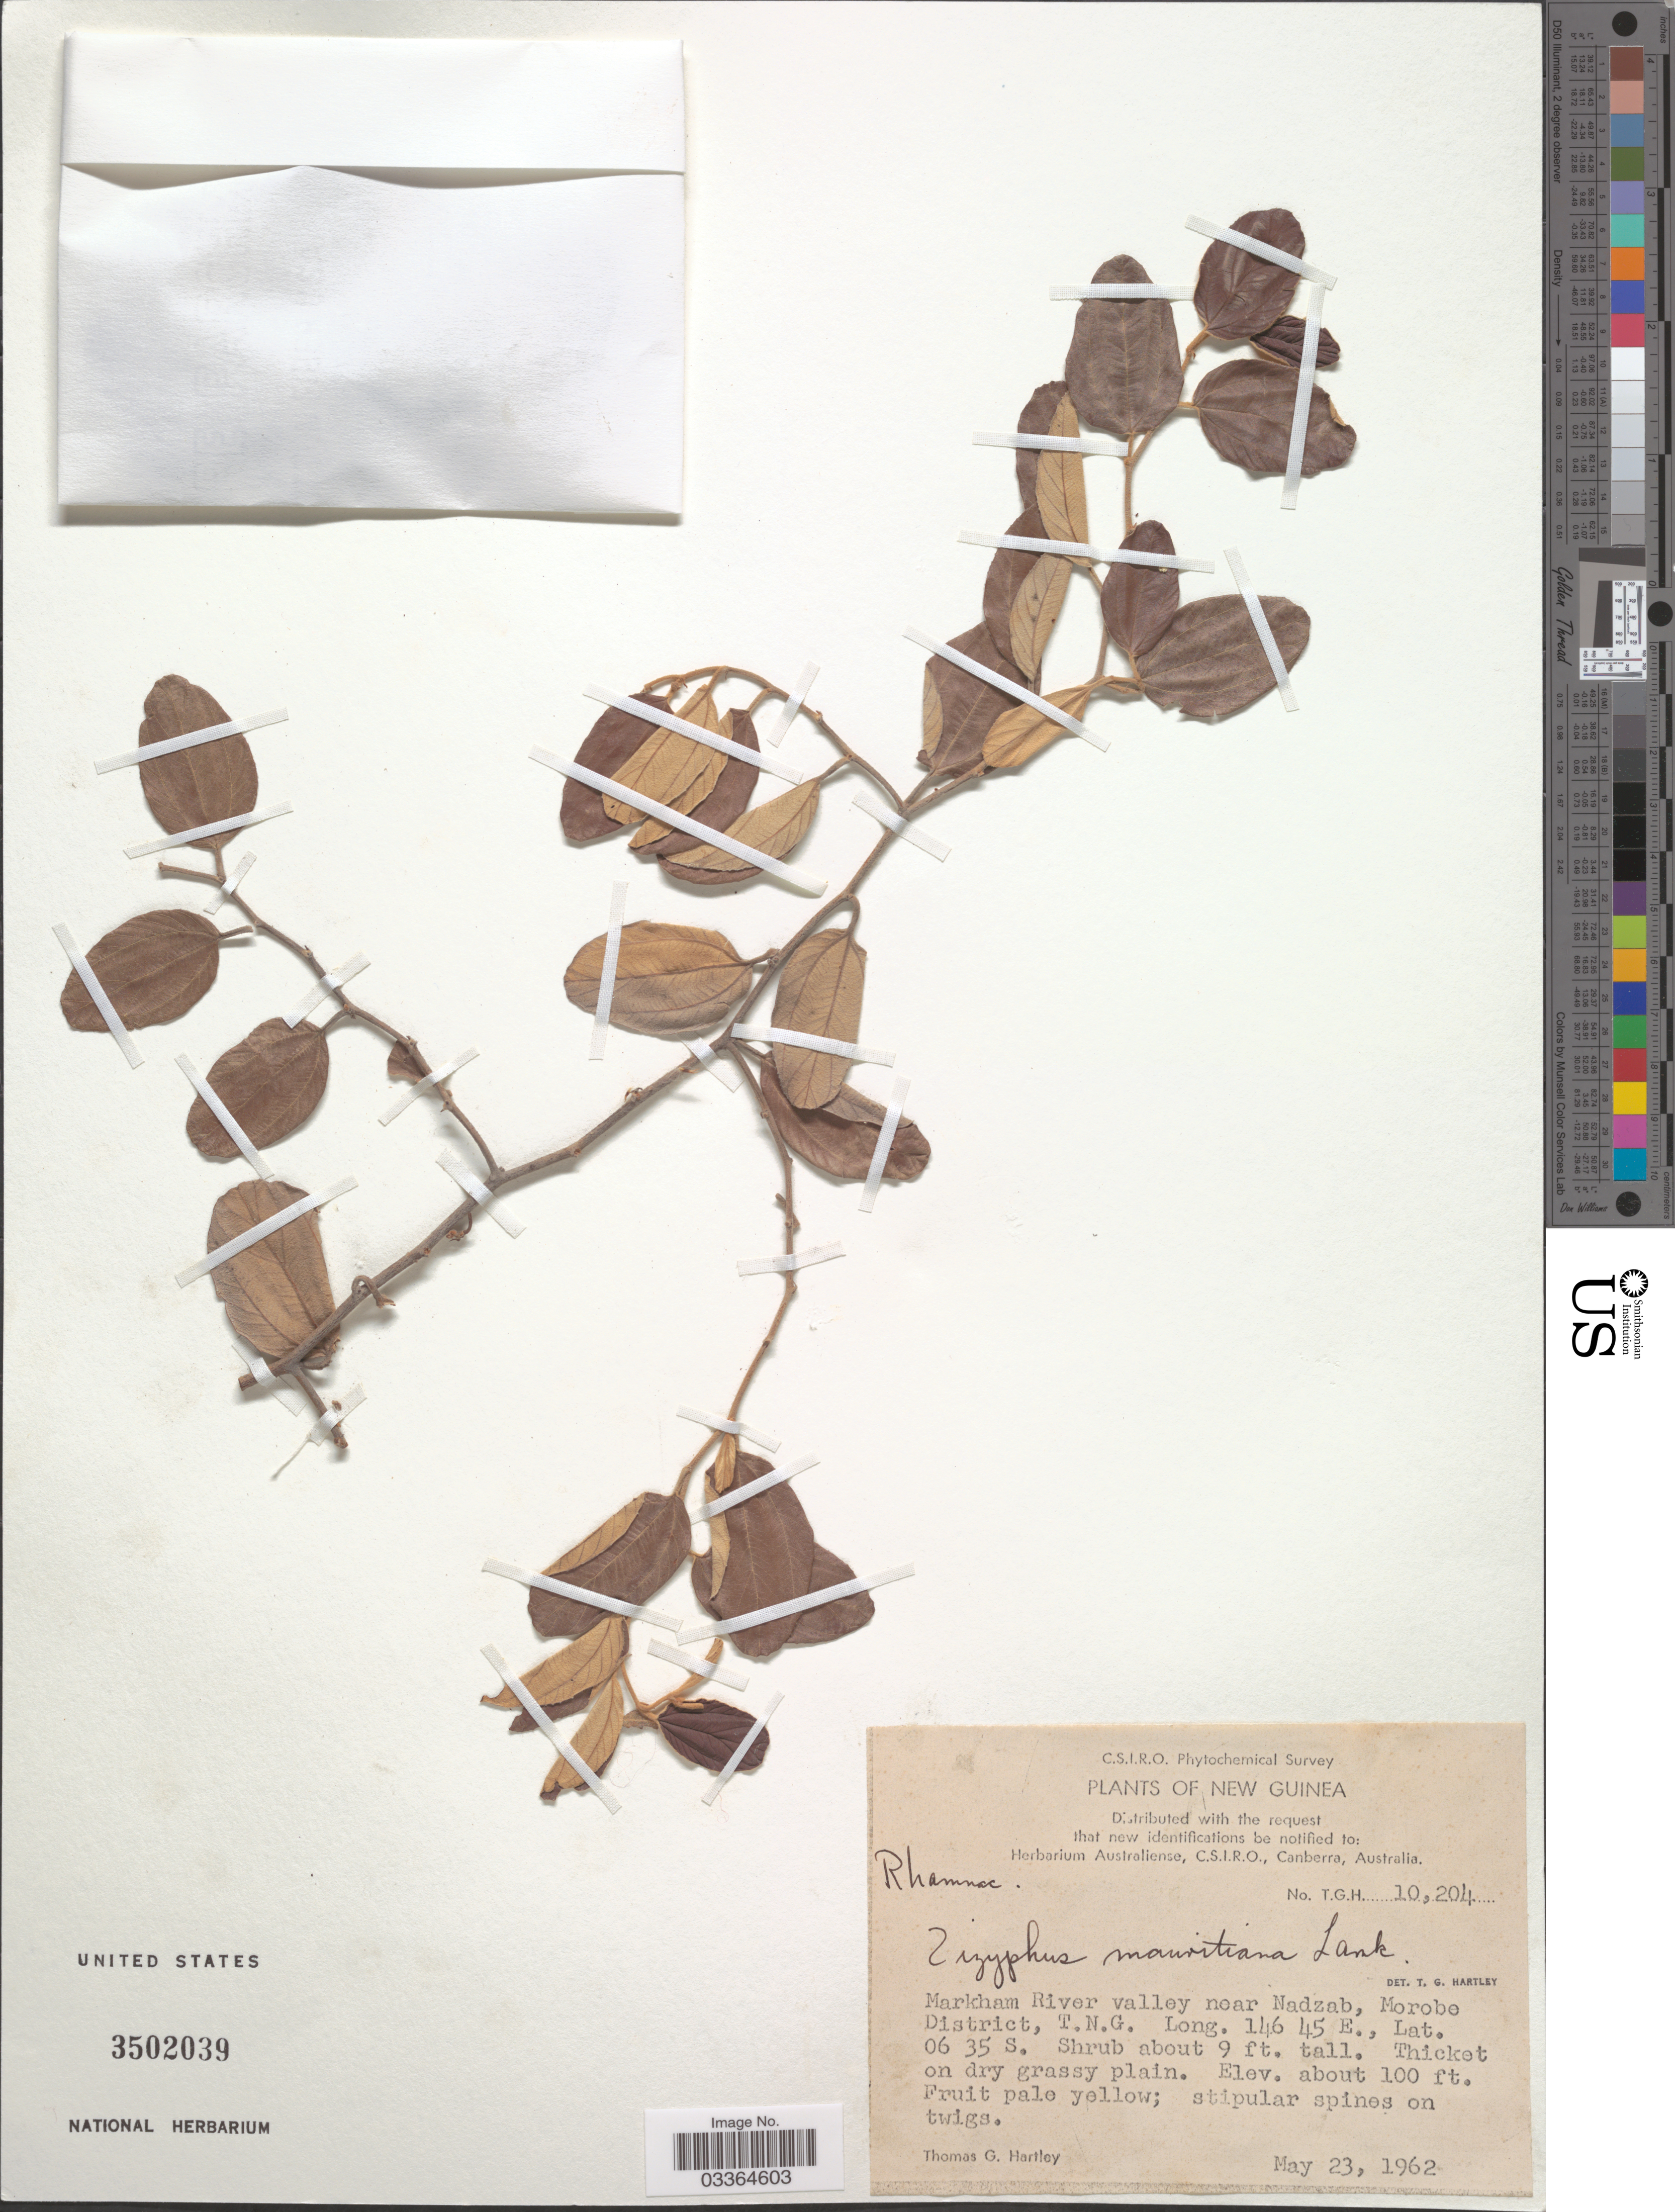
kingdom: Plantae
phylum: Tracheophyta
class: Magnoliopsida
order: Rosales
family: Rhamnaceae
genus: Ziziphus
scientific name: Ziziphus mauritiana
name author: Lam.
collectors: T. Hartley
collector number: T.G.H. 10204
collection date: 1962-05-23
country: Papua New Guinea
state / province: Morobe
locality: New Guinea. Markham River valley near Nadzab, Morobe District, T.N.G.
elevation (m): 30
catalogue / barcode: US 35020390